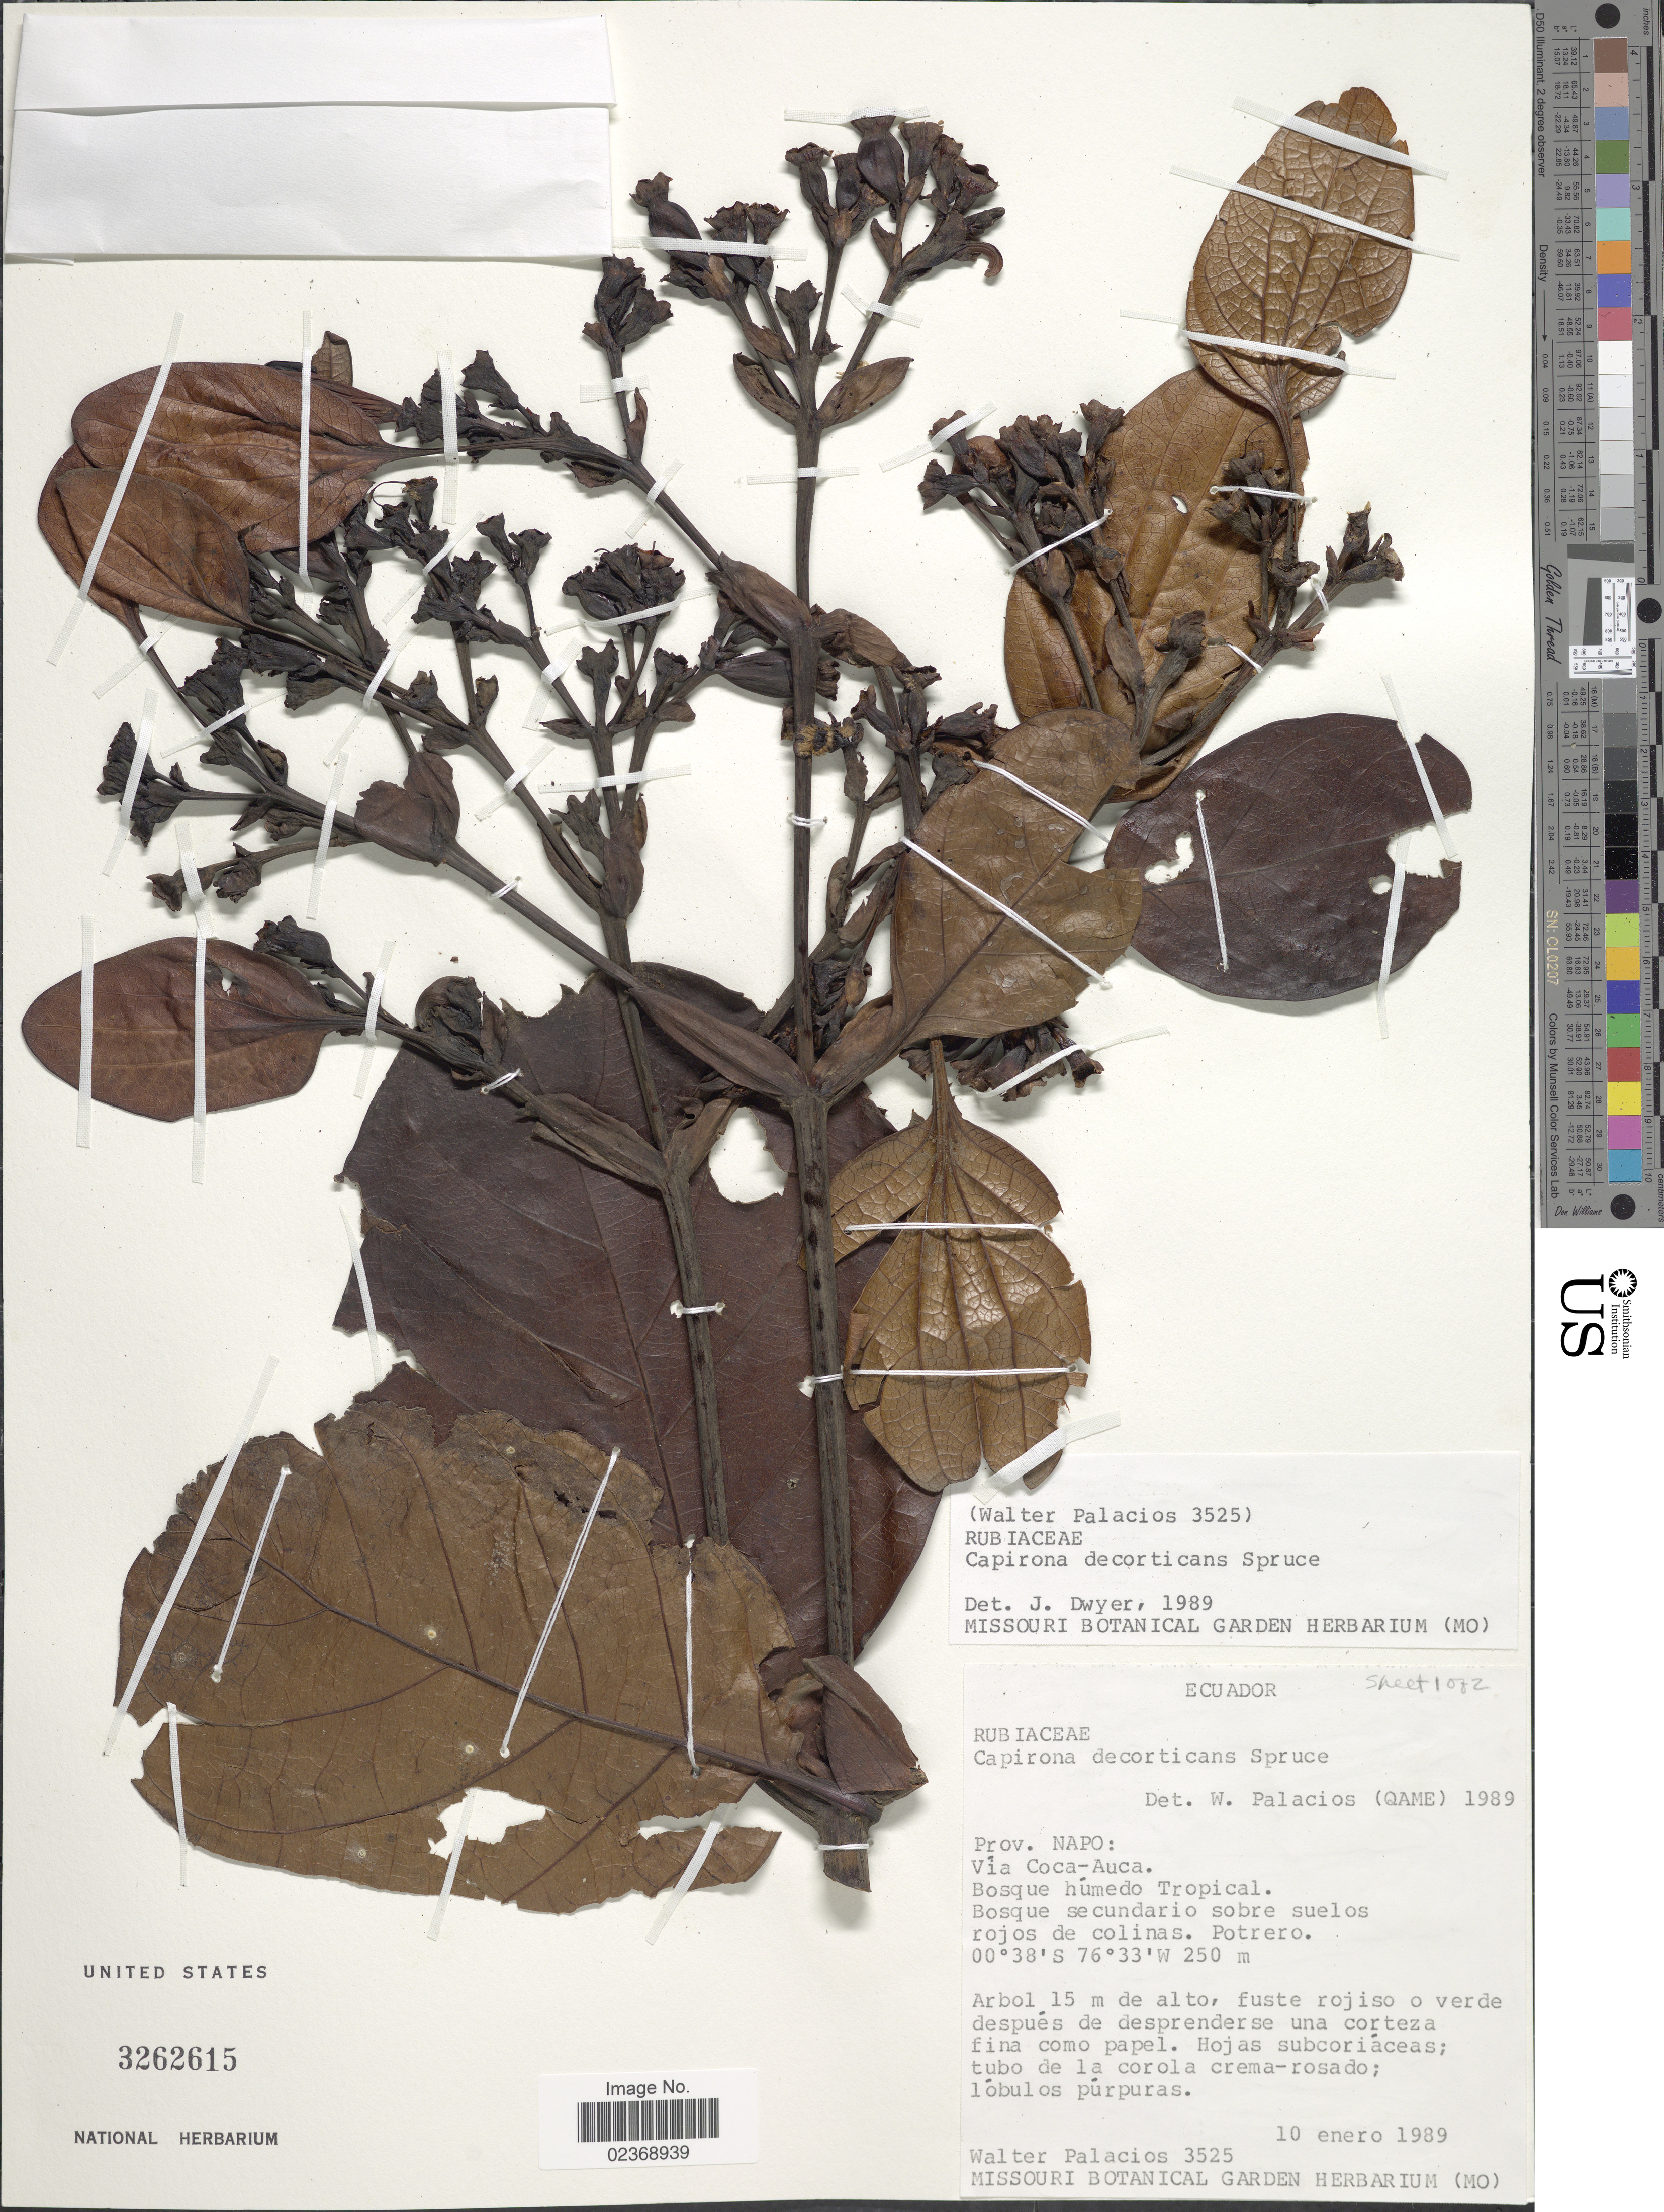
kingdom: Plantae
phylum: Tracheophyta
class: Magnoliopsida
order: Gentianales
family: Rubiaceae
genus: Capirona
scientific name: Capirona decorticans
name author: Spruce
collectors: W. Palacios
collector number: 3525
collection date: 1989-01-10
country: Ecuador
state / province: Napo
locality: Via Coca-Auca. Bosque humedo Tropical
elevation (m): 250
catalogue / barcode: US 3262615